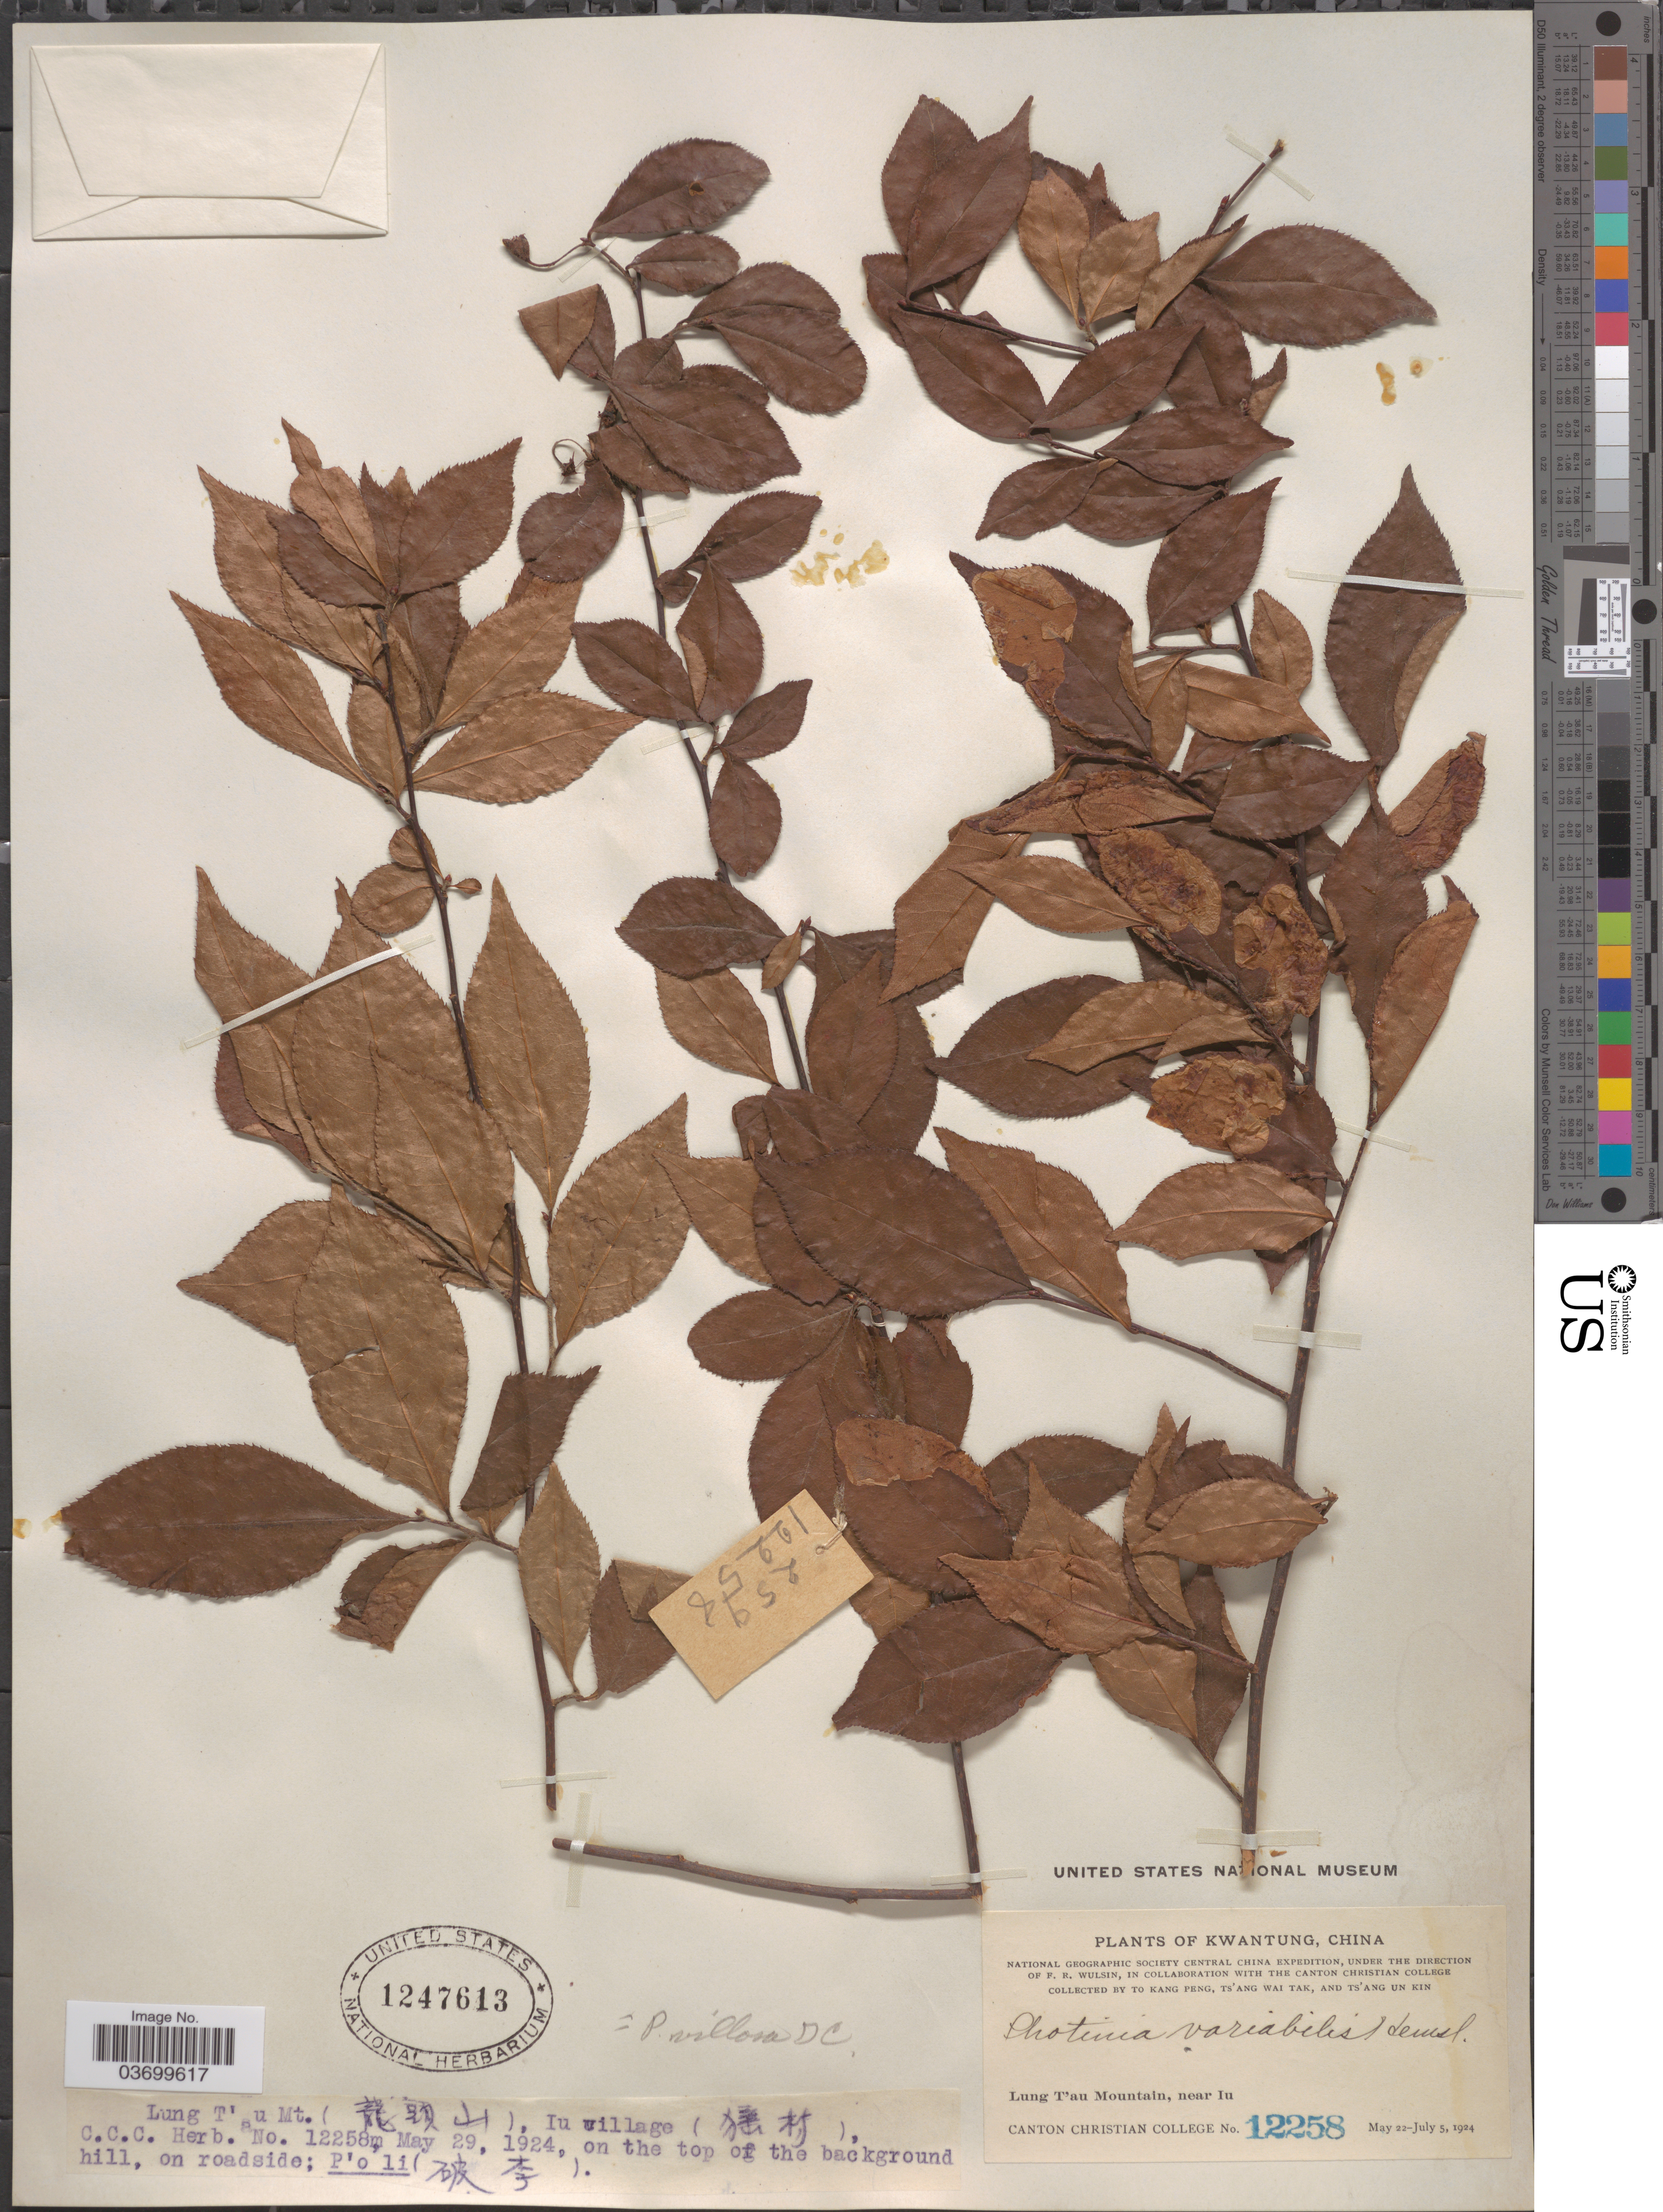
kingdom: Plantae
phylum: Tracheophyta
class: Magnoliopsida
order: Rosales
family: Rosaceae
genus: Photinia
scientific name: Photinia villosa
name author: (DC.) Thunb.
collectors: T. K. Peng, W. T. Tsang & Ts' Ang Un Kin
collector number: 12258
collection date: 1924-05-29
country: China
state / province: Guangdong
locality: Kwantung. Lung T'au Mountain (X), Iu village (X), on top of the background hill, on roadside; P'o li (X).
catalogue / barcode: US 1247613